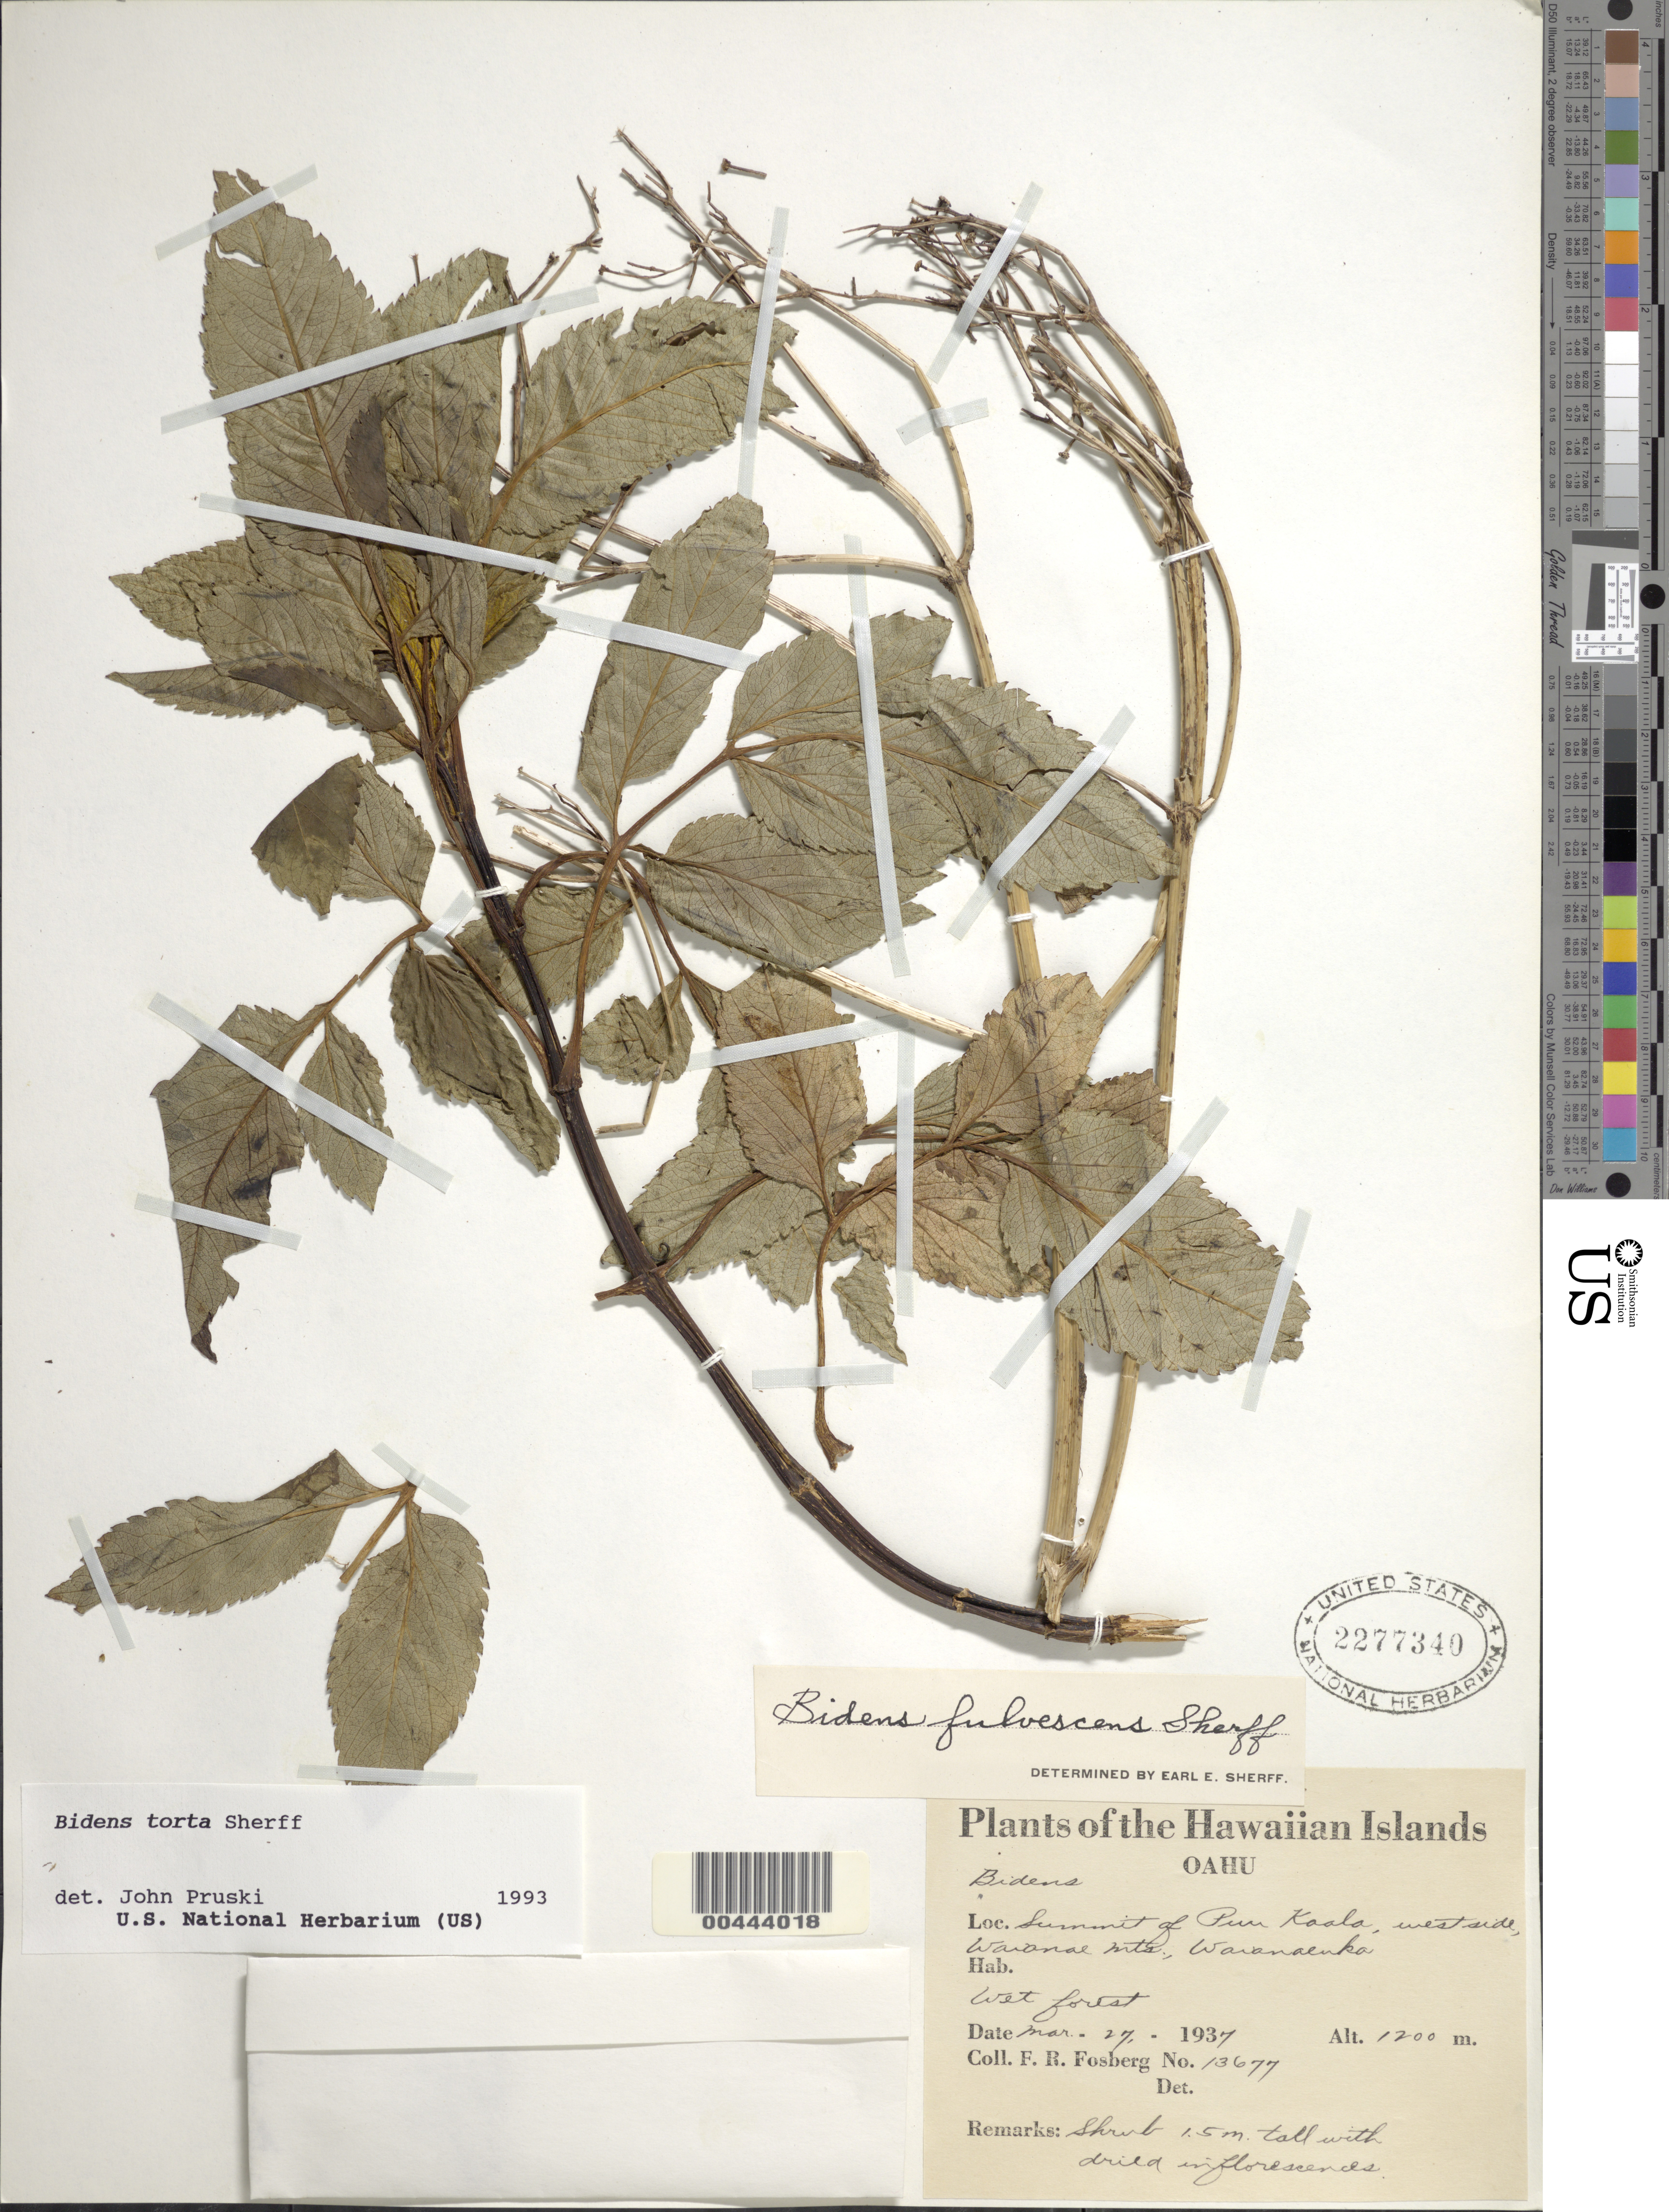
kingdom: Plantae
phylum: Tracheophyta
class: Magnoliopsida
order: Asterales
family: Asteraceae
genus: Bidens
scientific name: Bidens torta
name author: Sherff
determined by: Pruski, J. F.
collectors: F. R. Fosberg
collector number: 13677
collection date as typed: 27 Mar 1937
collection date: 1937-03-27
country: United States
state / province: Hawaii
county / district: Honolulu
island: Oahu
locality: Summit of Puu Kaala, W side, Waianae Mountains, Waianaeuka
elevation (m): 1200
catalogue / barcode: US 2277340